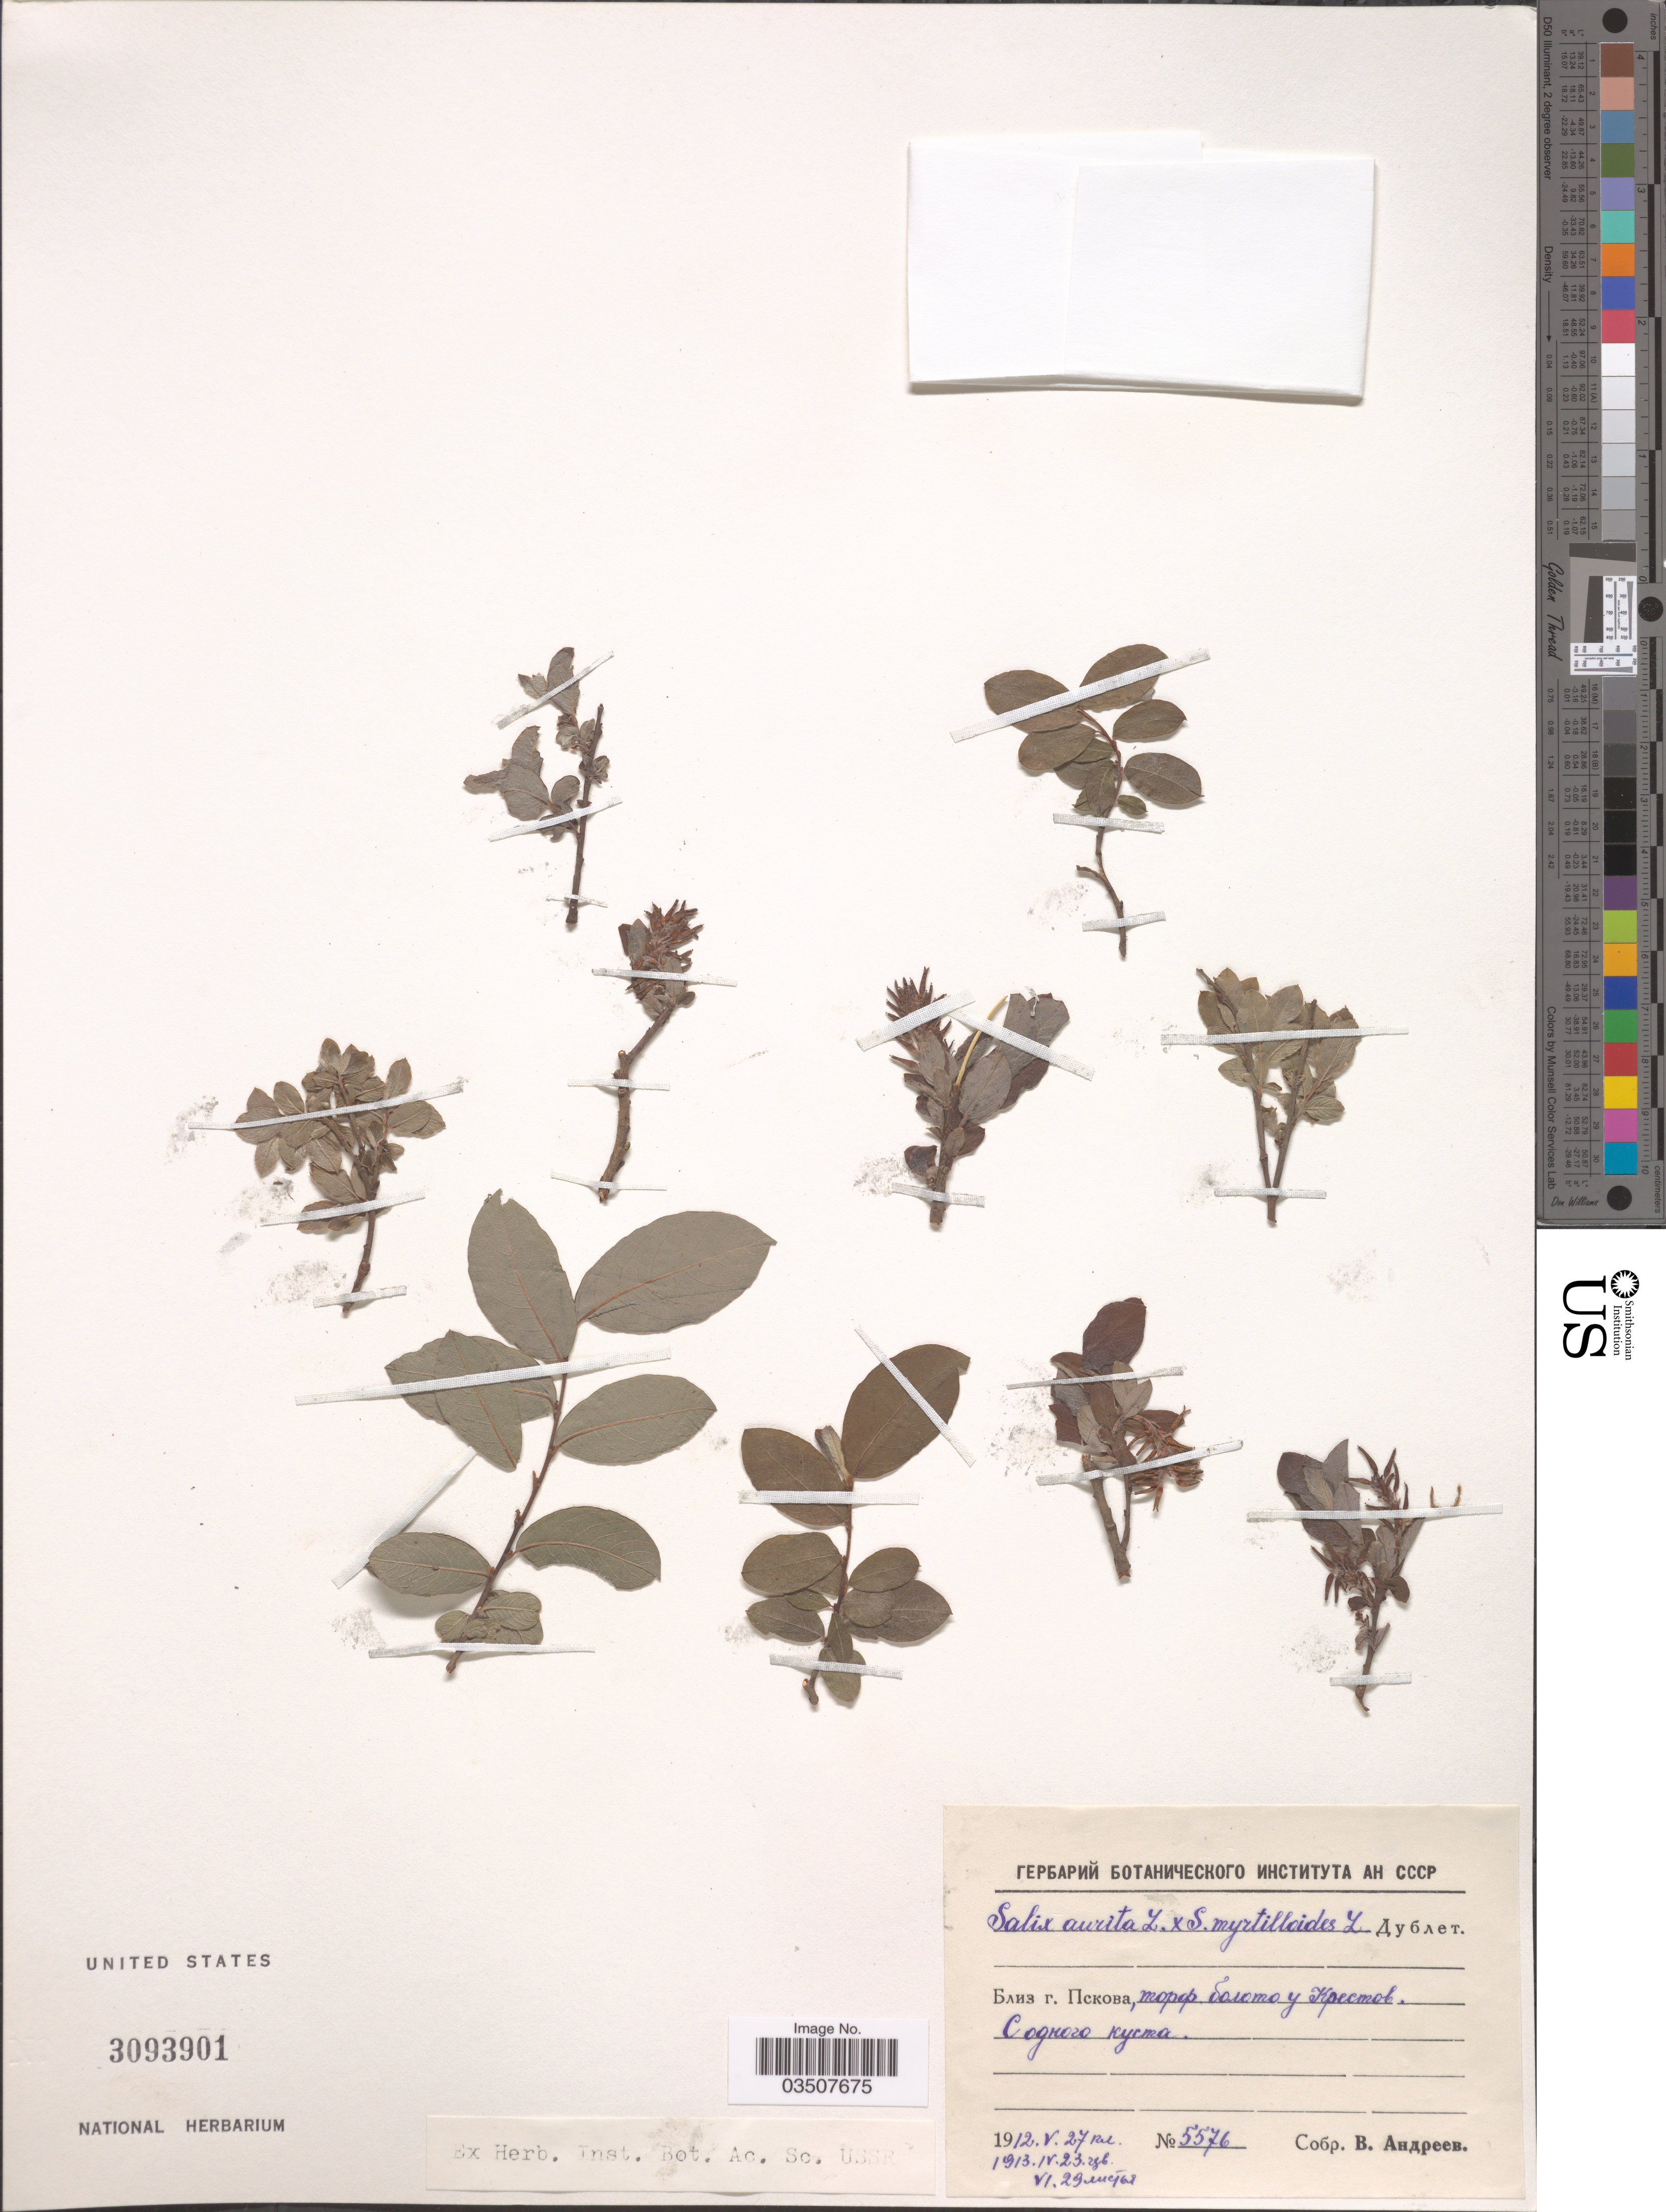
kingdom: Plantae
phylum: Tracheophyta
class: Magnoliopsida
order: Malpighiales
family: Salicaceae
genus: Salix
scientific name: Salix aurita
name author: L.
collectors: V. Andreev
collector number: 5576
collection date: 1912-05-27/1913-06-29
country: Russian Federation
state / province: Pskov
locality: vicinity of Pskov, swamp near Kresty.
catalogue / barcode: US 3093901